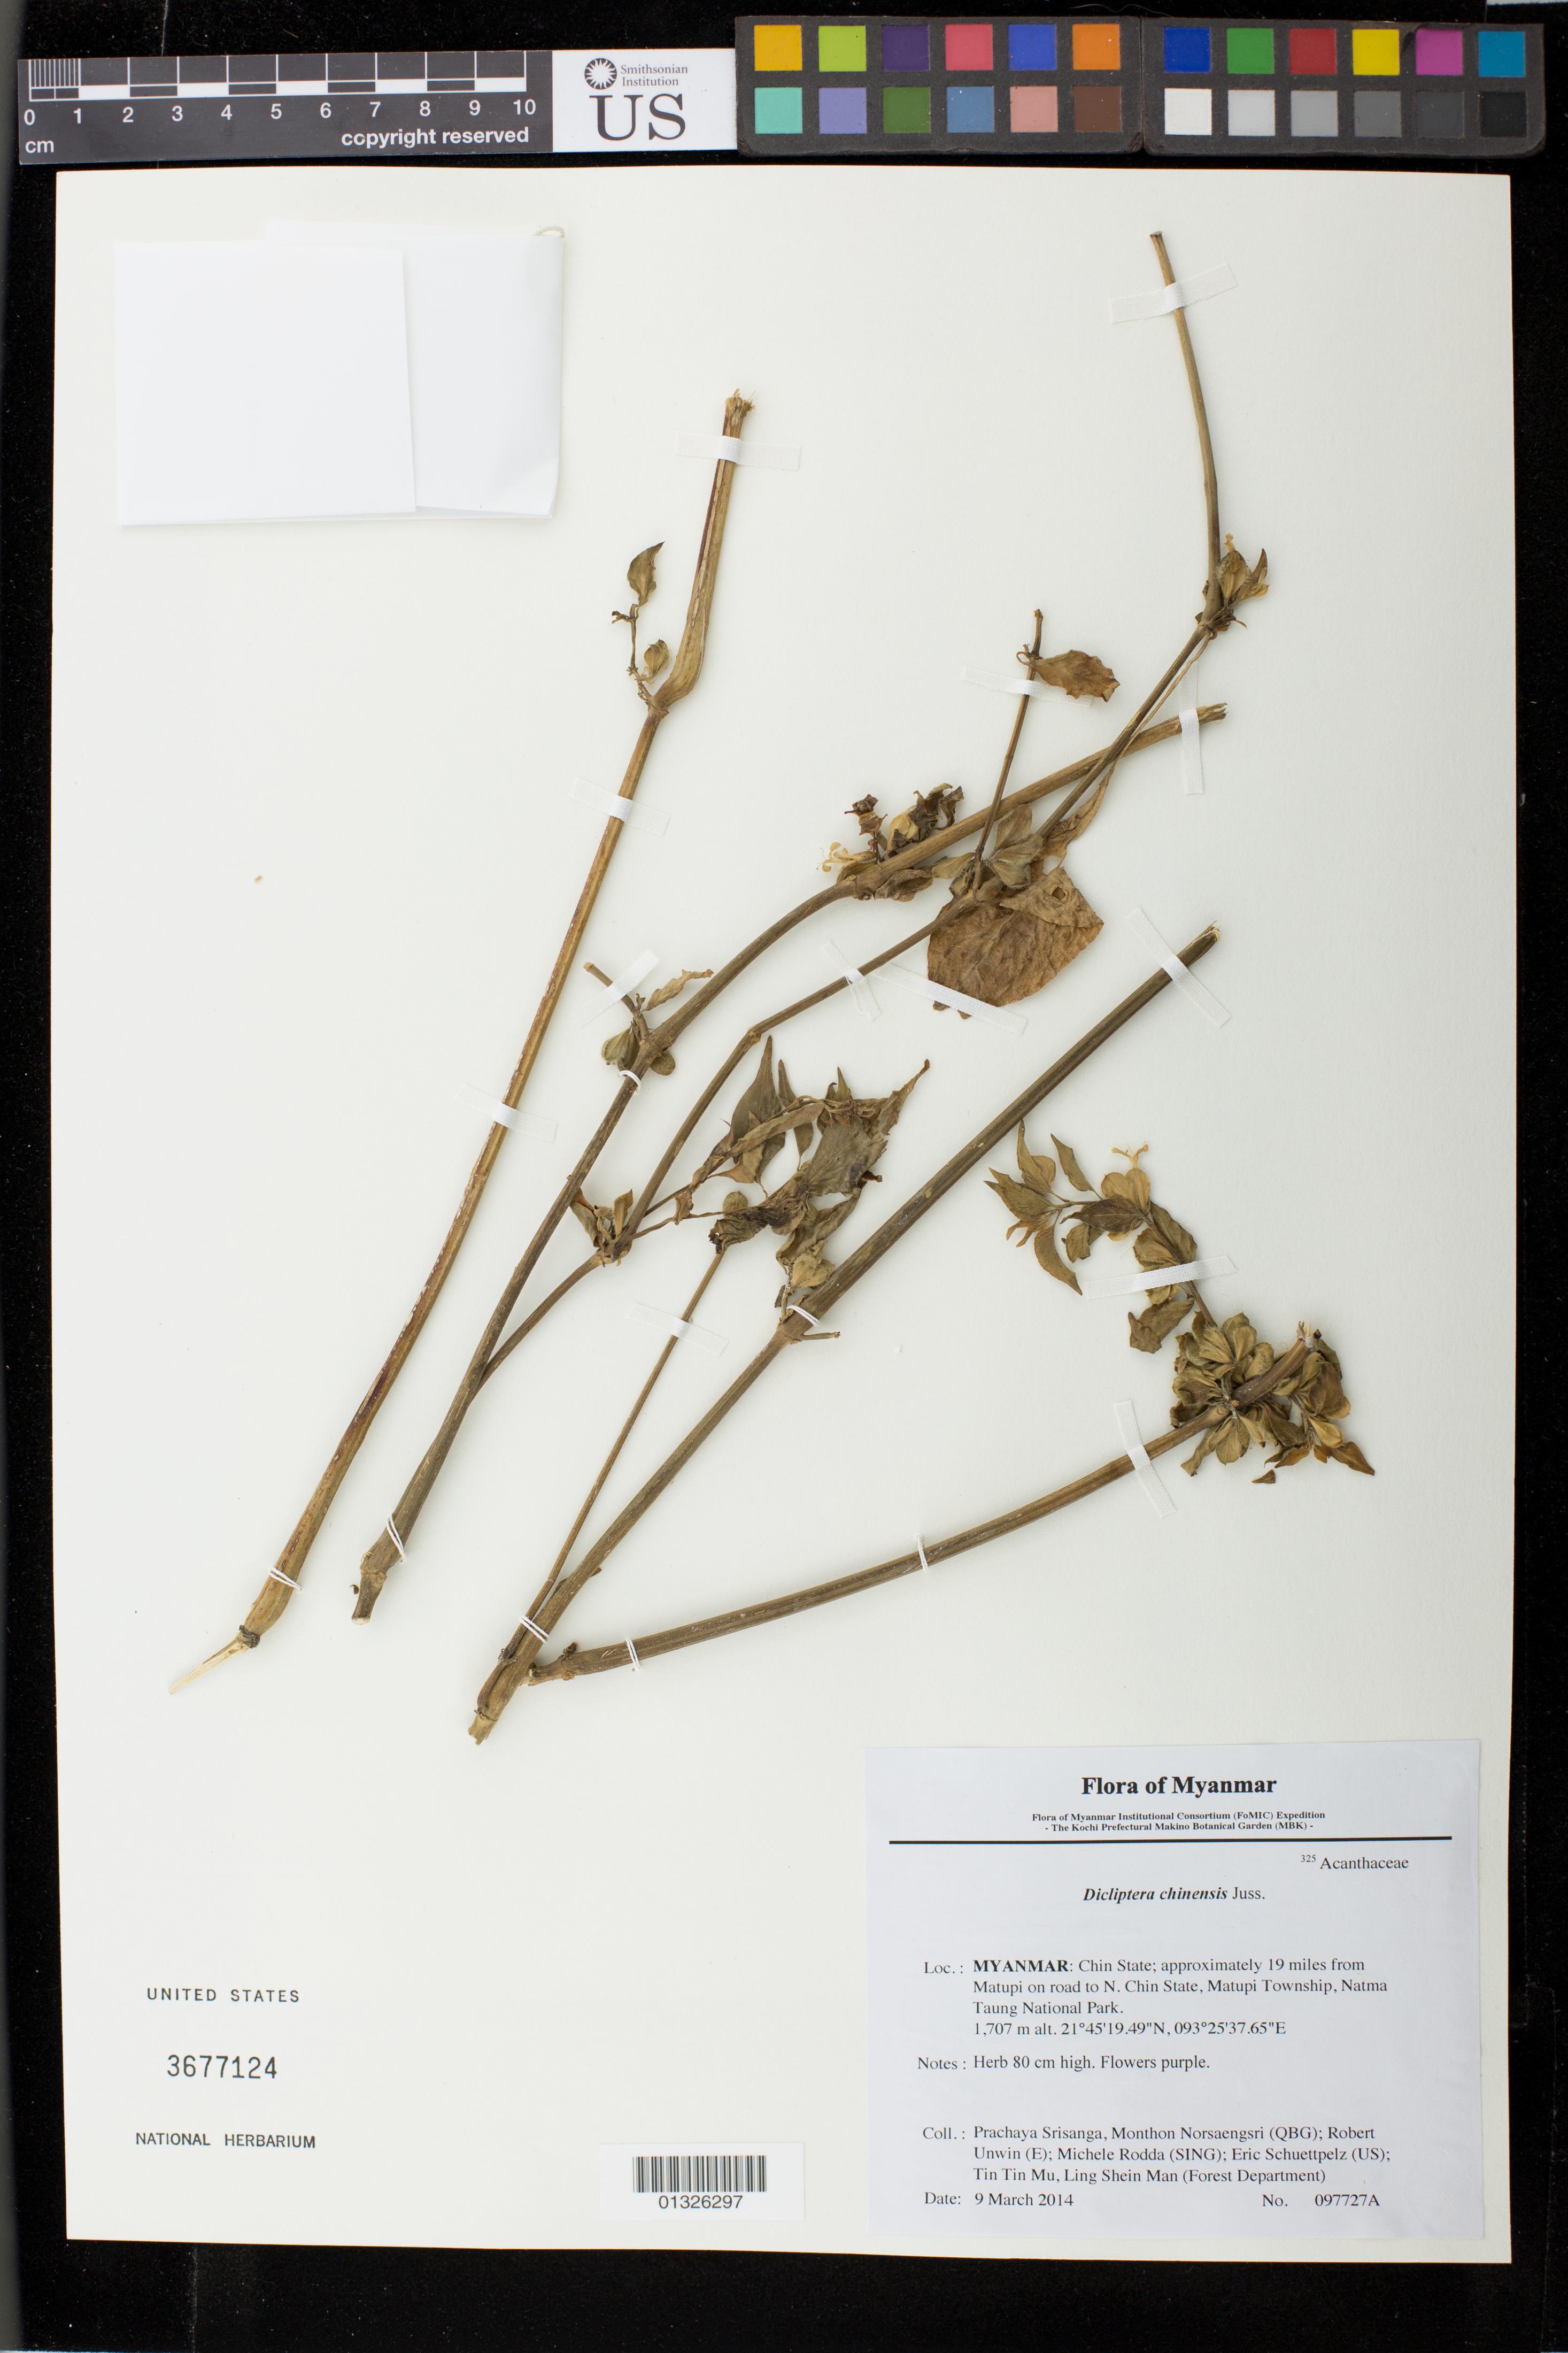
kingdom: Plantae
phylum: Tracheophyta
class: Magnoliopsida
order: Lamiales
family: Acanthaceae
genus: Dicliptera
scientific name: Dicliptera chinensis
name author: (L.) Juss.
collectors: P. Srisanga, M. Norsaengsri, R. Unwin, M. Rodda, E. Schuettpelz, Tin Tin Mu & Ling Shein Man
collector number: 97727A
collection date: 2014-03-09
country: Myanmar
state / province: Chin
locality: Approximately 19 miles from Matupi on road to N. Chin State, Matupi Township, Natma Taung National Park.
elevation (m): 1707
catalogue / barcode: US 3677124